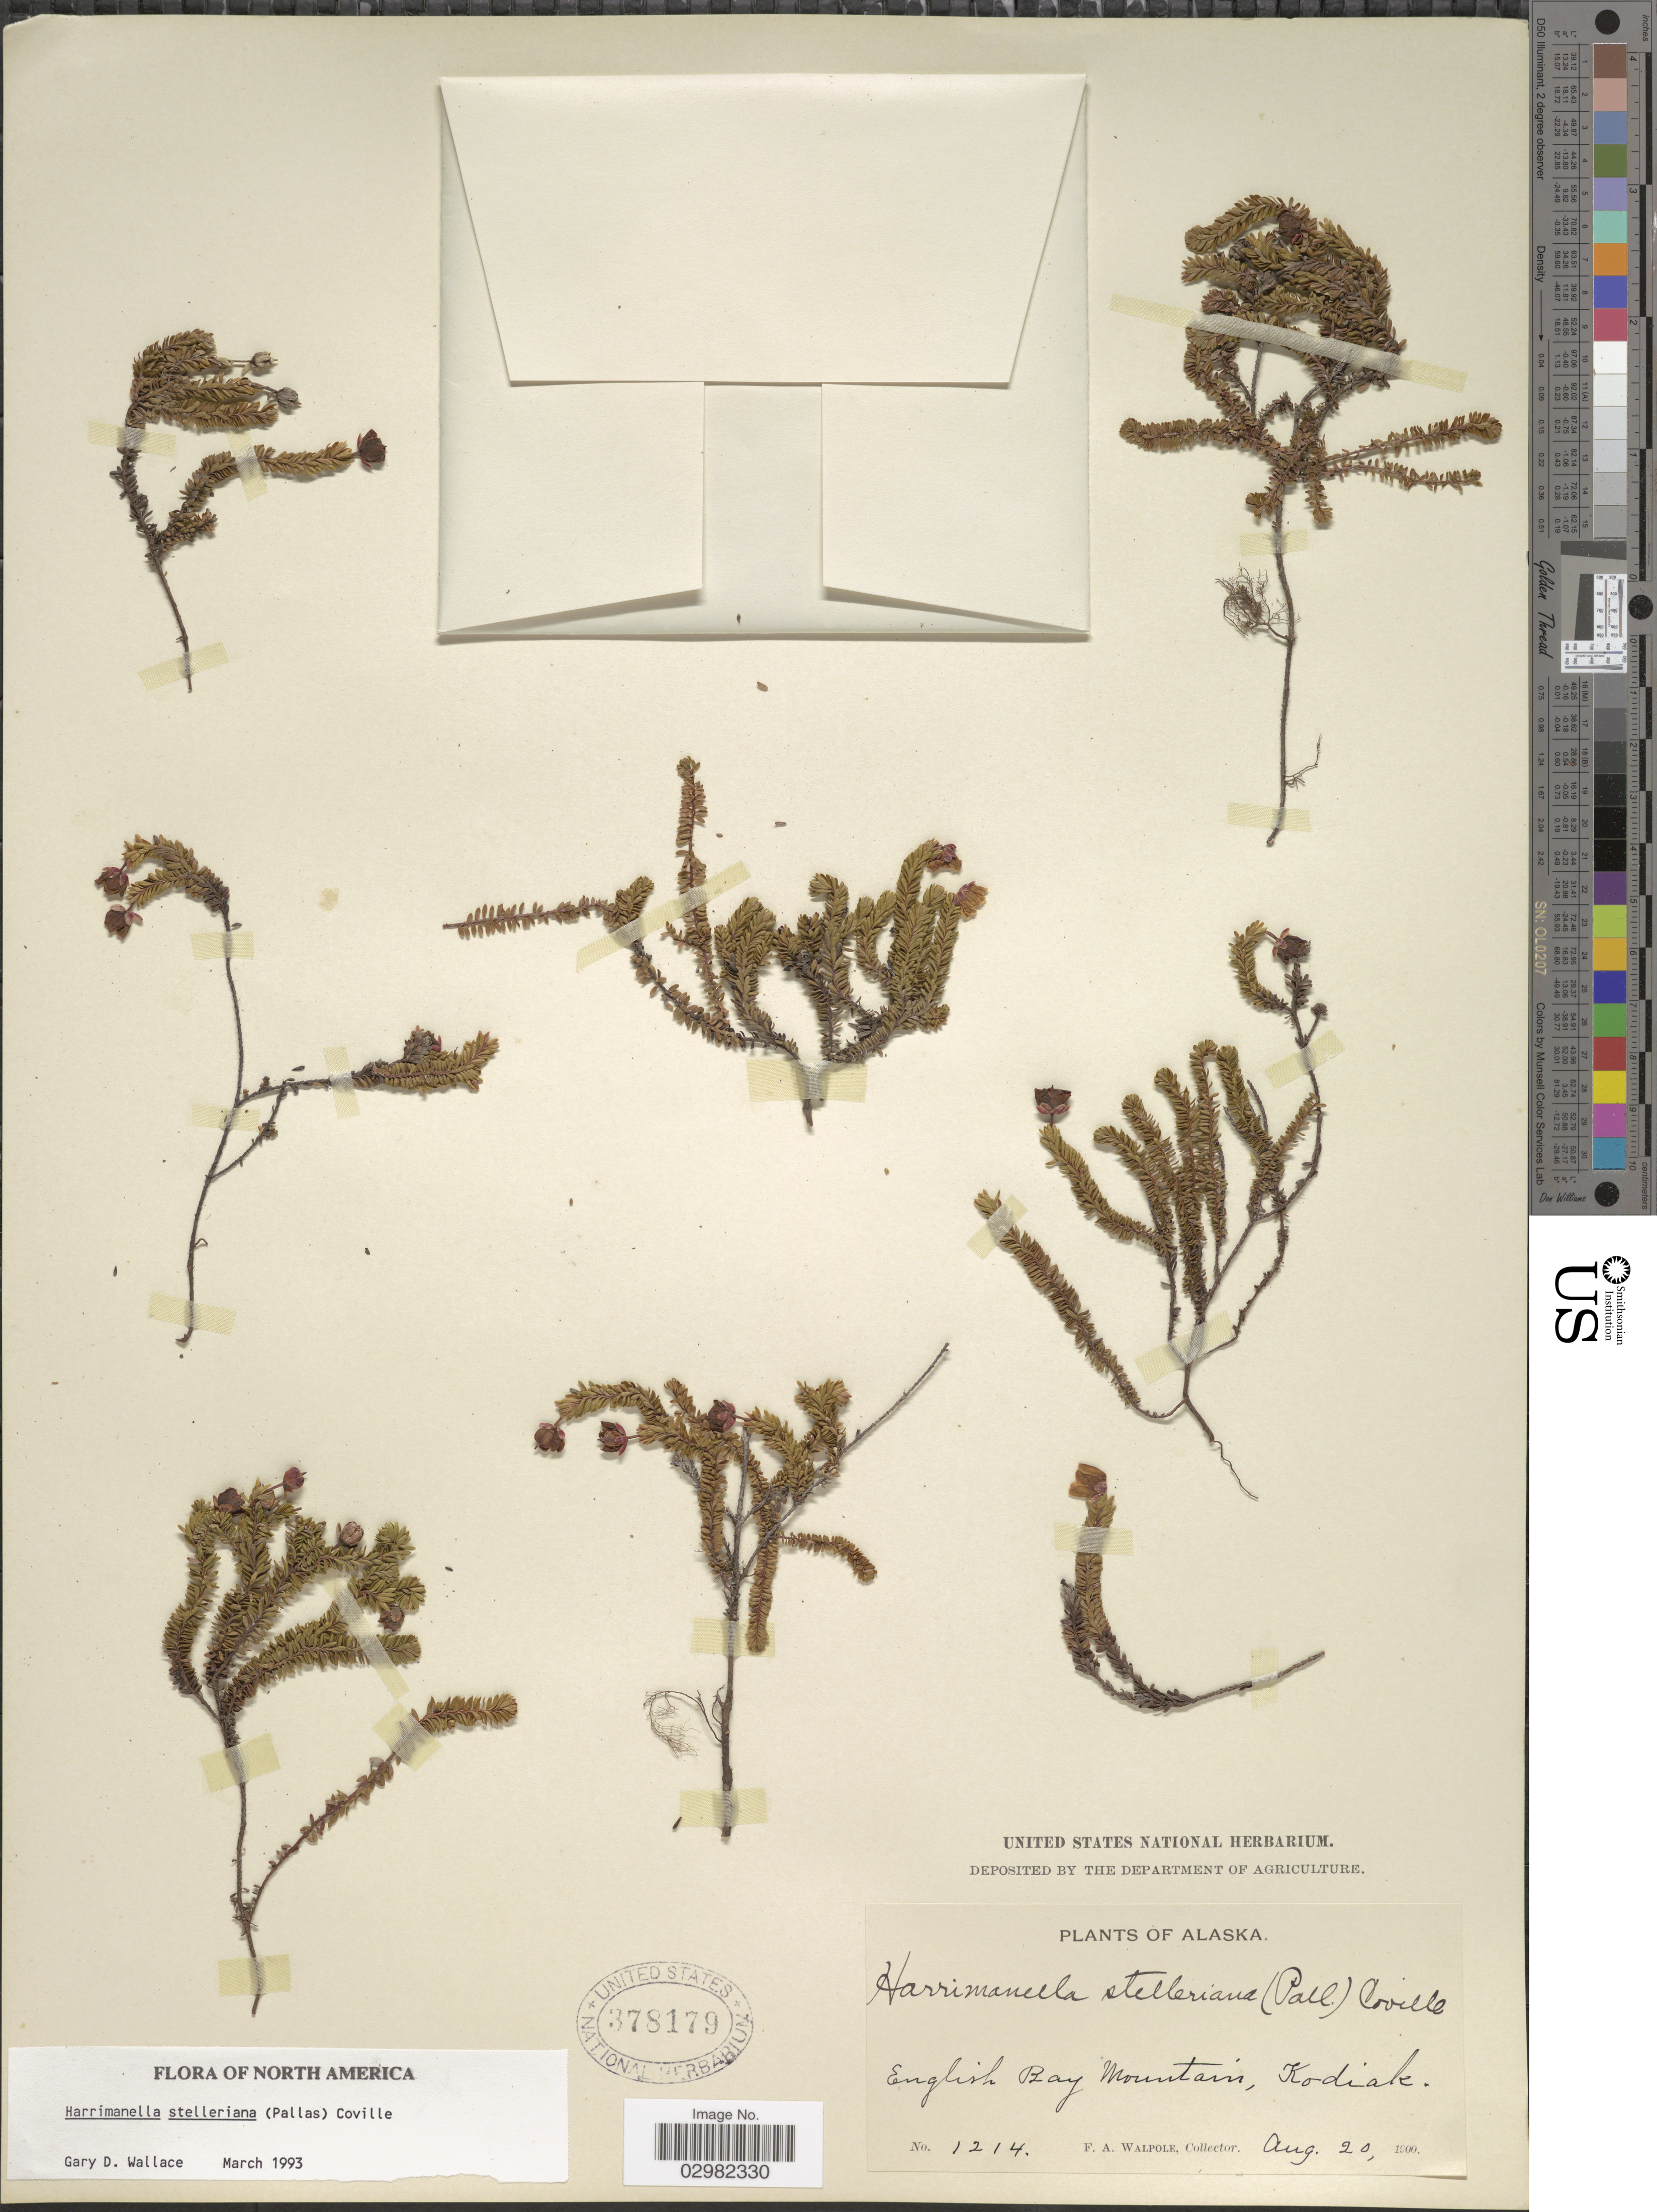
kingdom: Plantae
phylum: Tracheophyta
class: Magnoliopsida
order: Ericales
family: Ericaceae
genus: Harrimanella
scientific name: Harrimanella stelleriana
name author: (Pall.) Coville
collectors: F. Walpole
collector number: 1214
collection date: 1900-08-20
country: United States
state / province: Alaska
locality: English Bay Mountain, Kodiak.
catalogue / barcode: US 378179